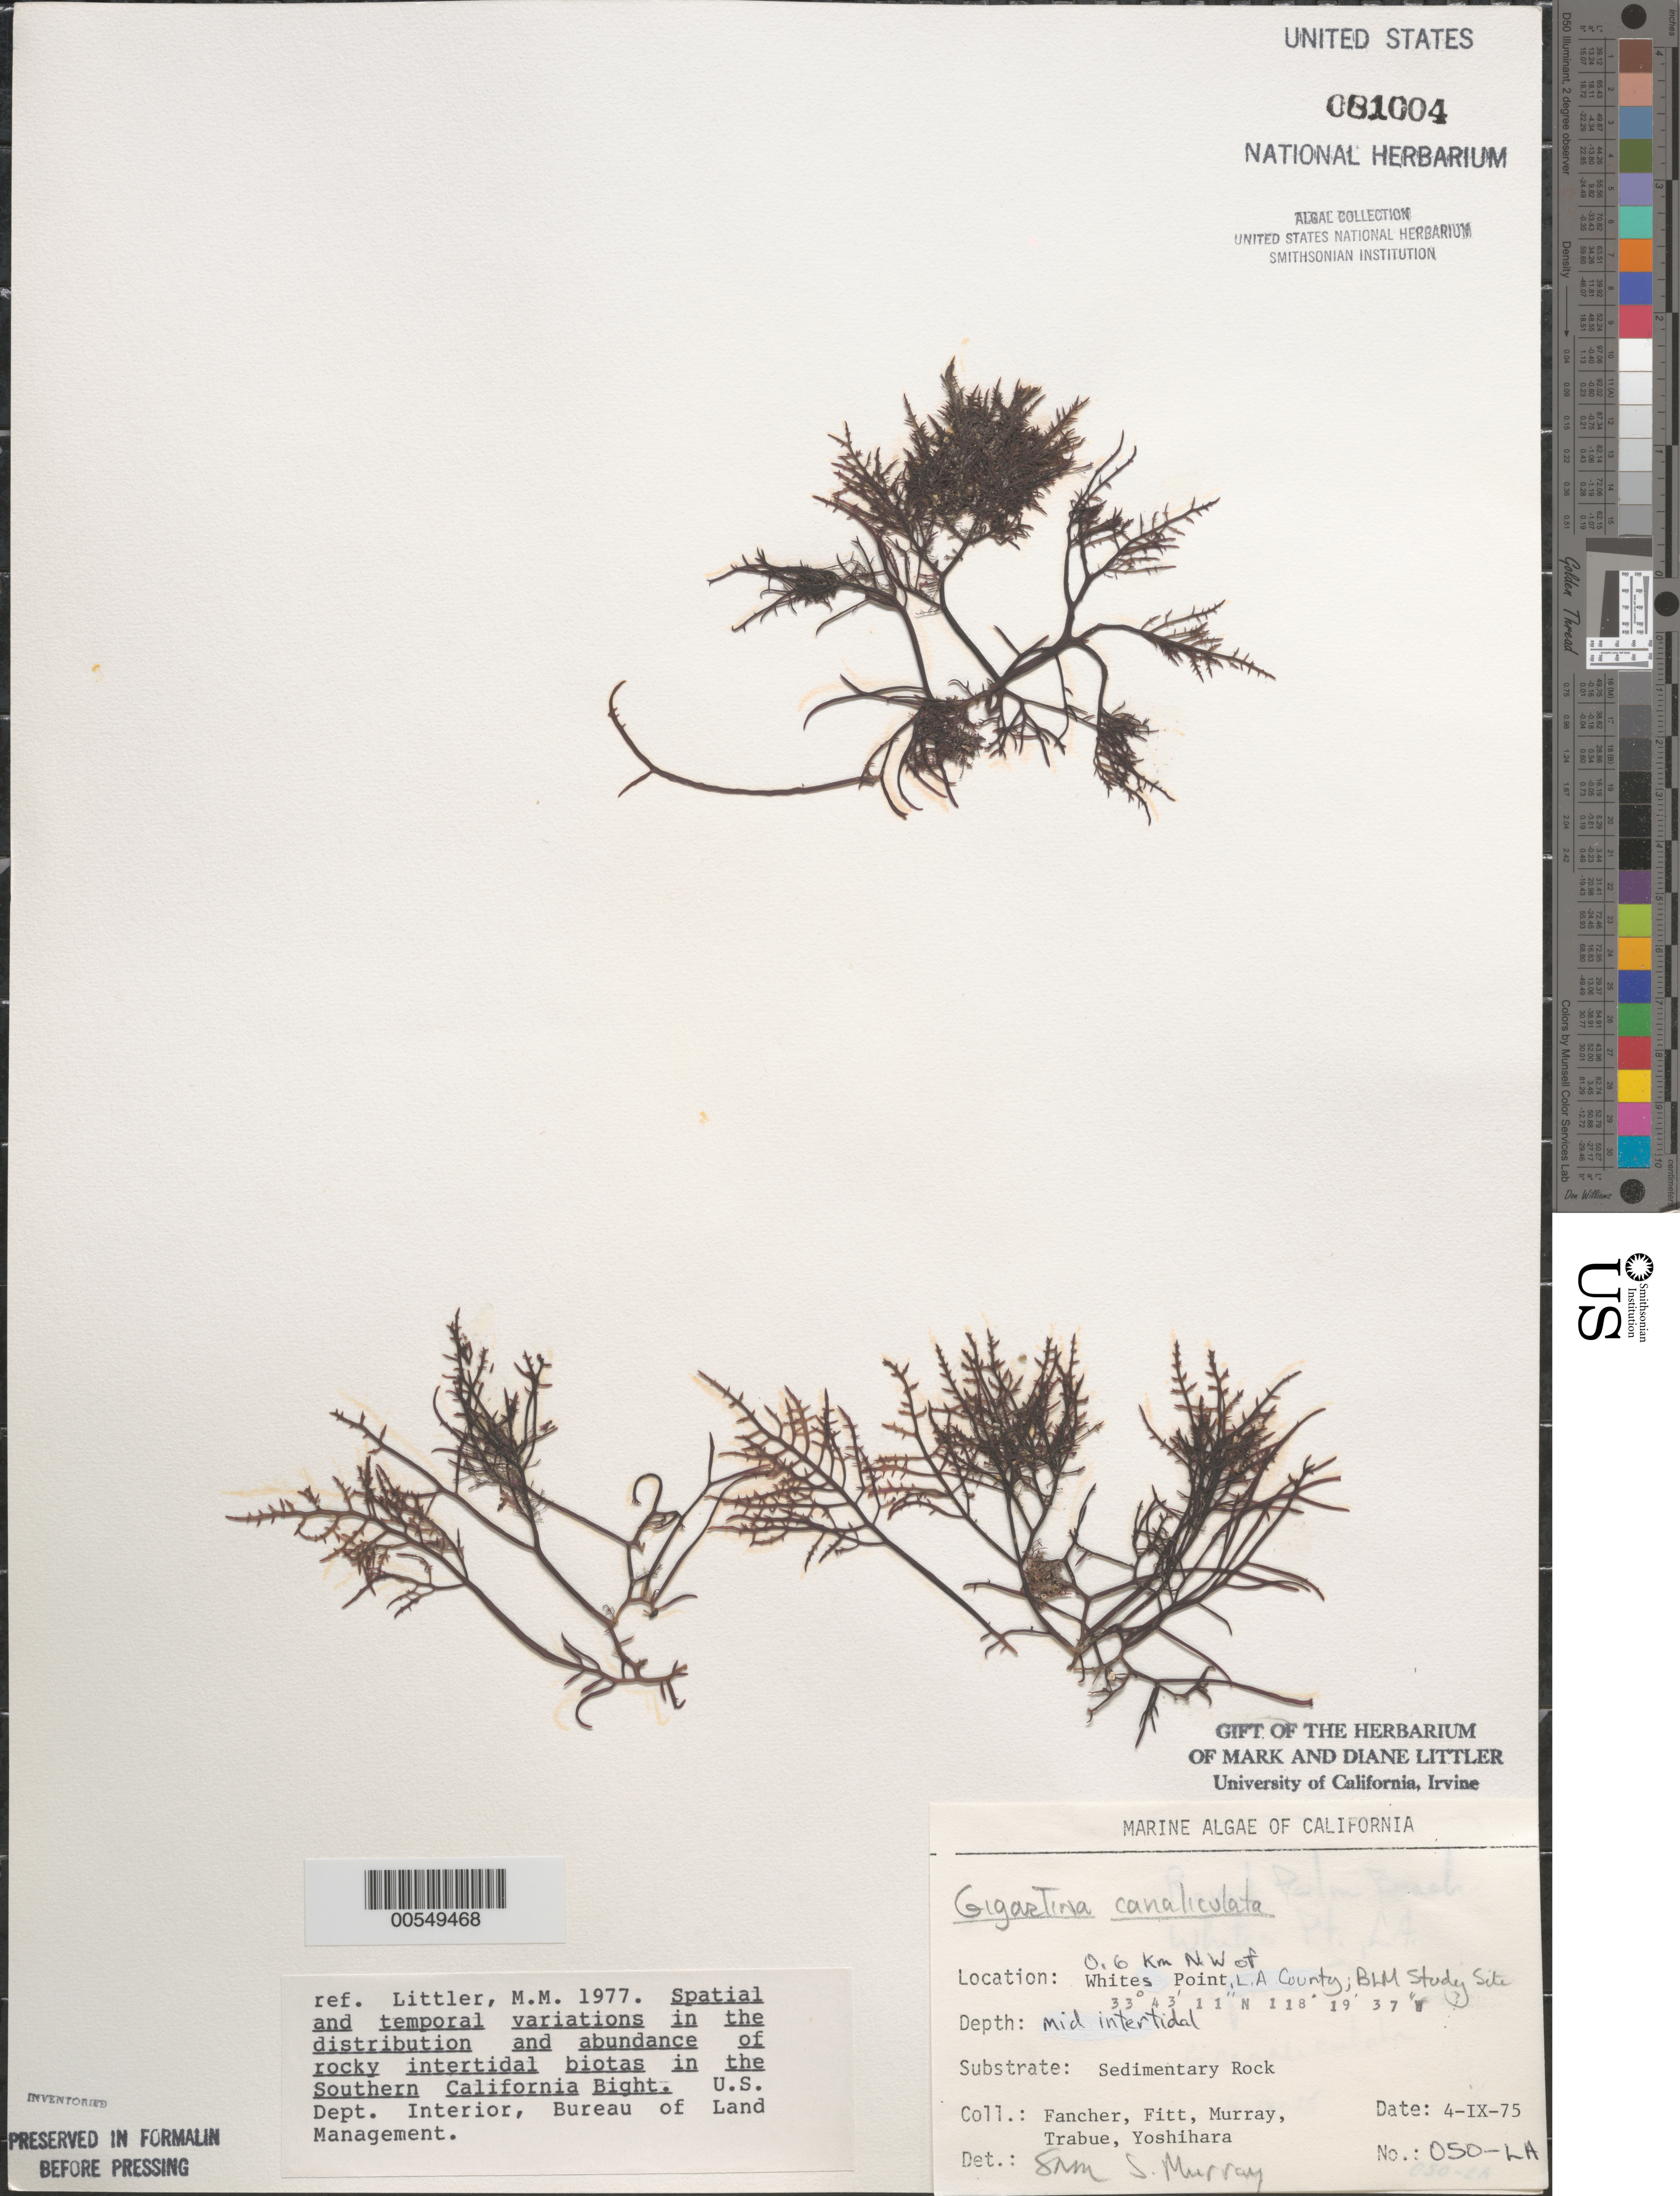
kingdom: Plantae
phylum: Rhodophyta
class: Florideophyceae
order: Gigartinales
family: Gigartinaceae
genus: Chondracanthus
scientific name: Chondracanthus canaliculatus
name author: (Harv.) Guiry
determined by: Algae name updating Project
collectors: J. Fancher, W. Fitt, S. N. Murray, P. J. Trabue & K. Yoshihara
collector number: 050-LA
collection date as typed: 04 Sep 1975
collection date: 1975-09-04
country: United States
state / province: California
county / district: Los Angeles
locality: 0.6 km northwest of Whites Point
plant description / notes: BLM-SOCALBIGHT Rocky Intertidal Survey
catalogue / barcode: US 81004